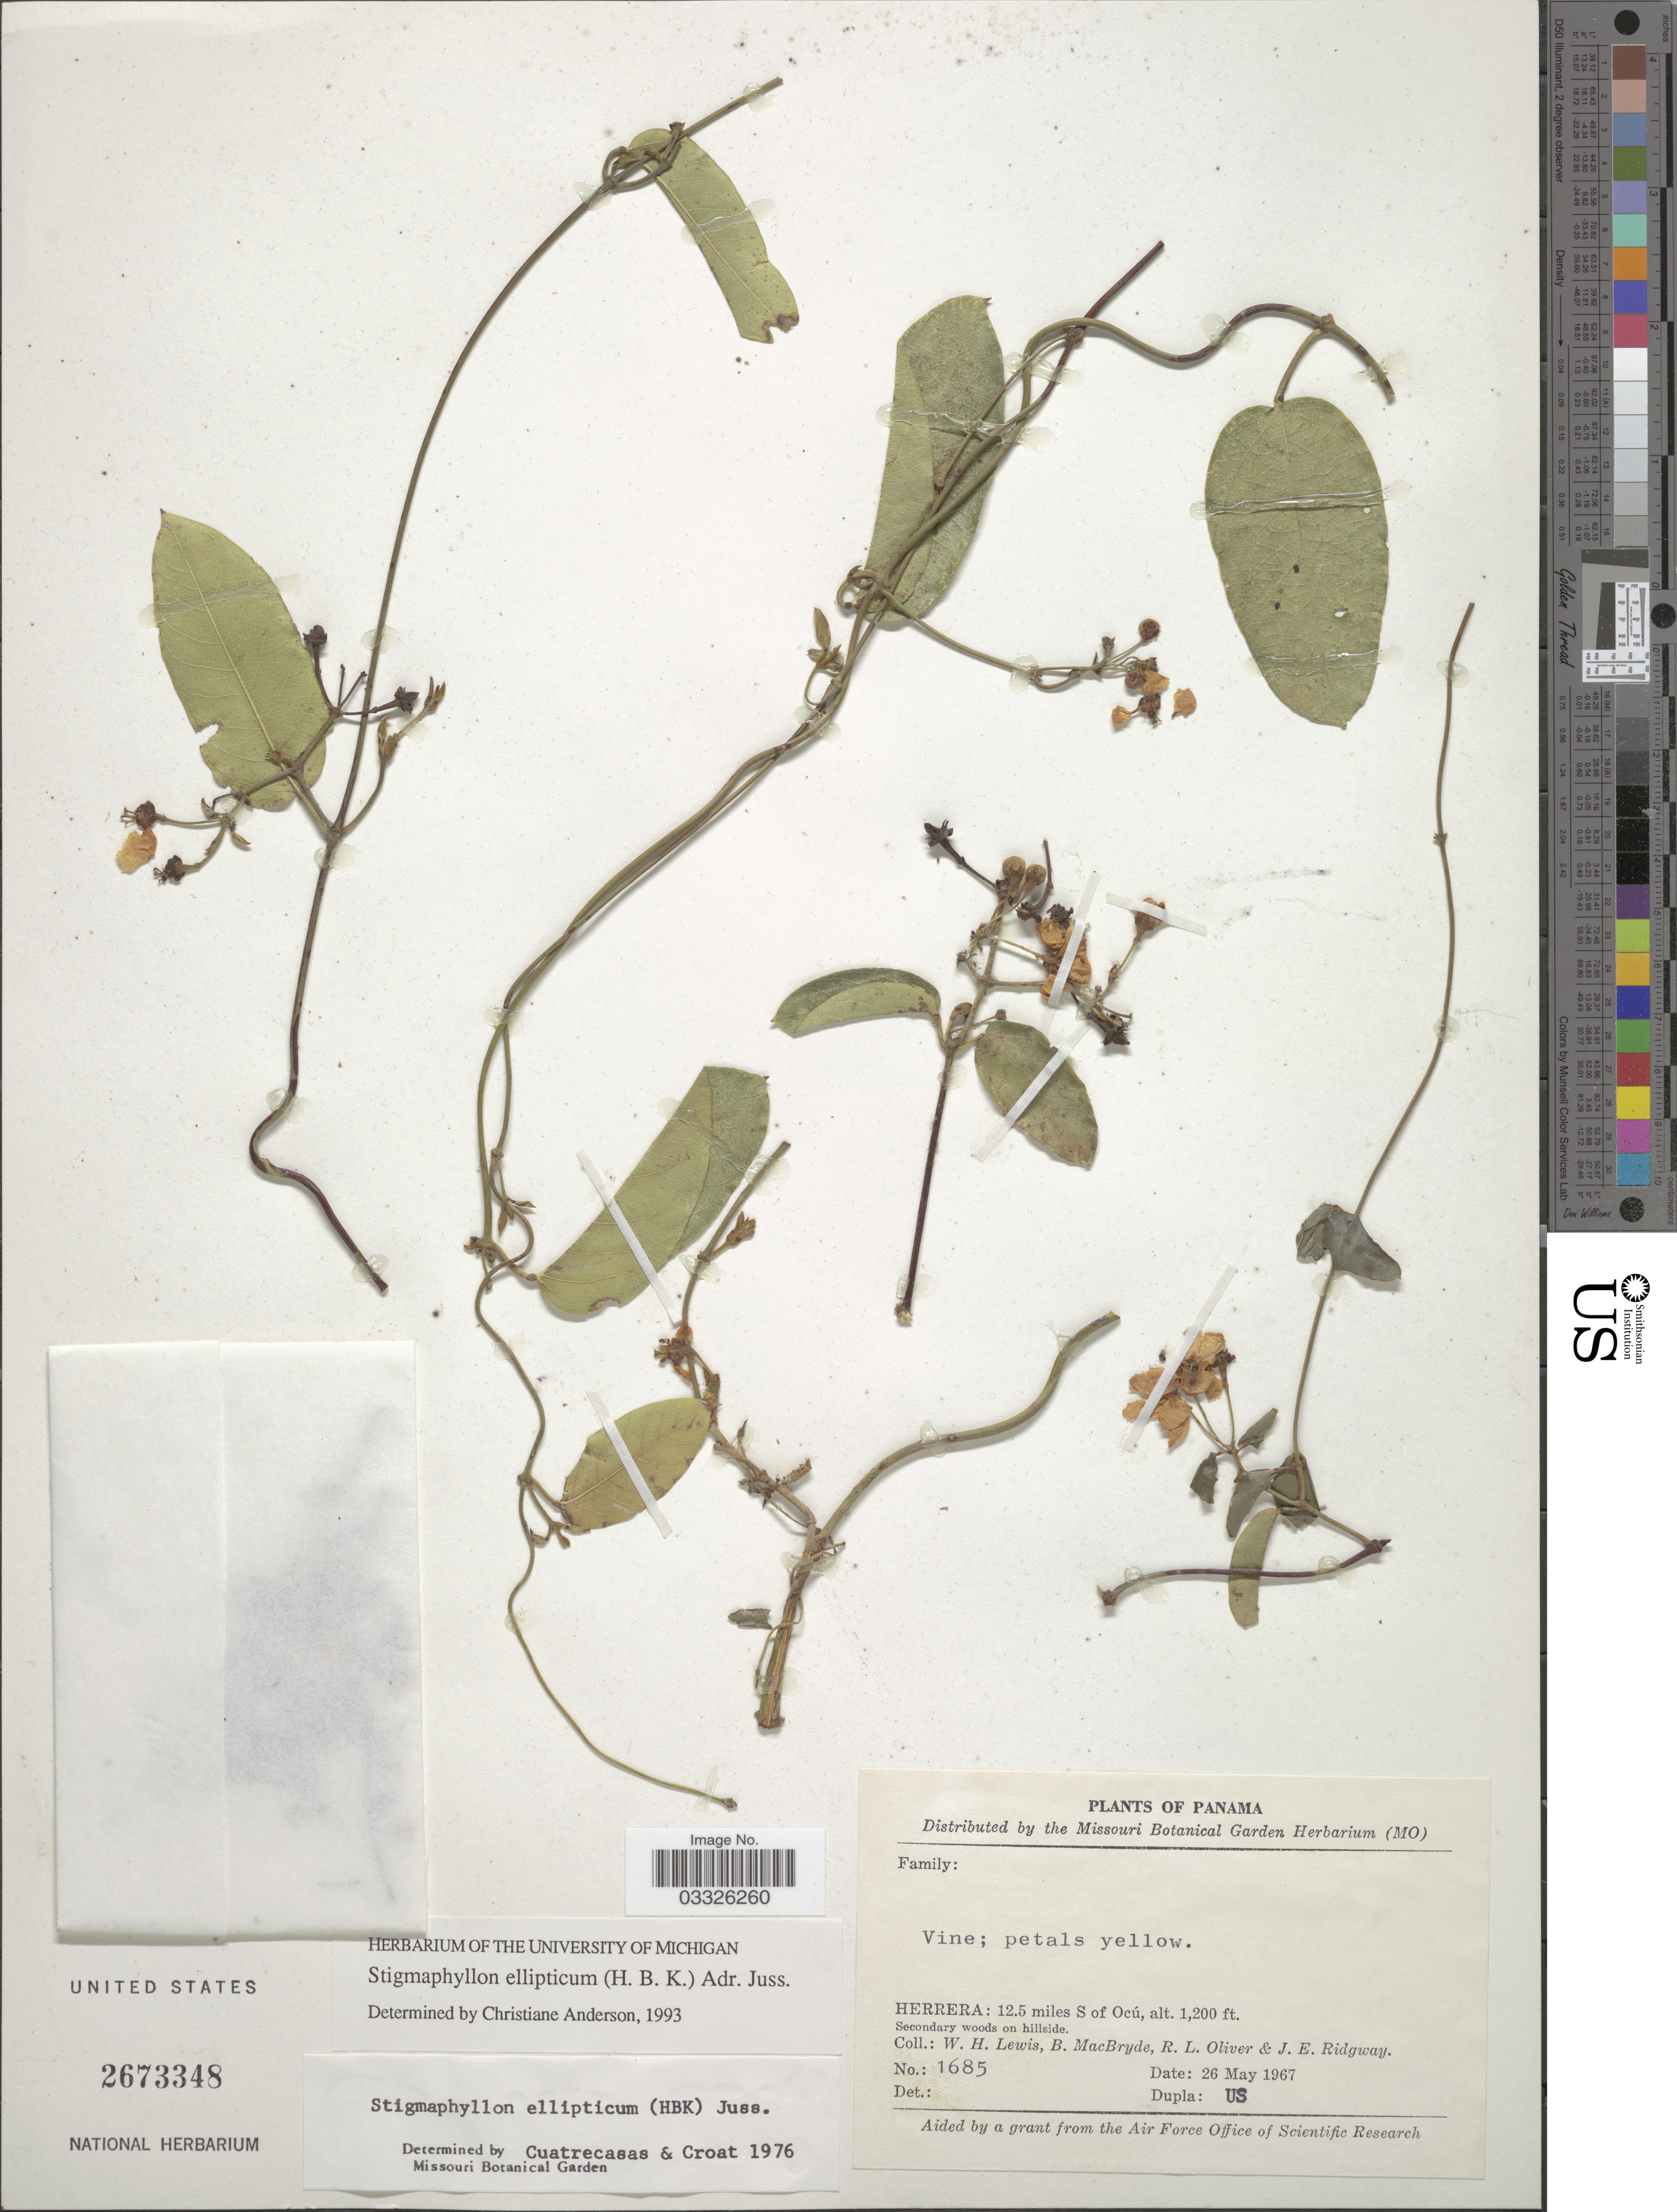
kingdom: Plantae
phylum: Tracheophyta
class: Magnoliopsida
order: Malpighiales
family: Malpighiaceae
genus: Stigmaphyllon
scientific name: Stigmaphyllon ellipticum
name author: (Kunth) A. Juss.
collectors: W. H. Lewis, B. MacBryde, R. Oliver & J. Ridgway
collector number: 1685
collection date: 1967-05-26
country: Panama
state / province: Herrera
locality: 12.5 miles S of Ocú.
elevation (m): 366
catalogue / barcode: US 2673348